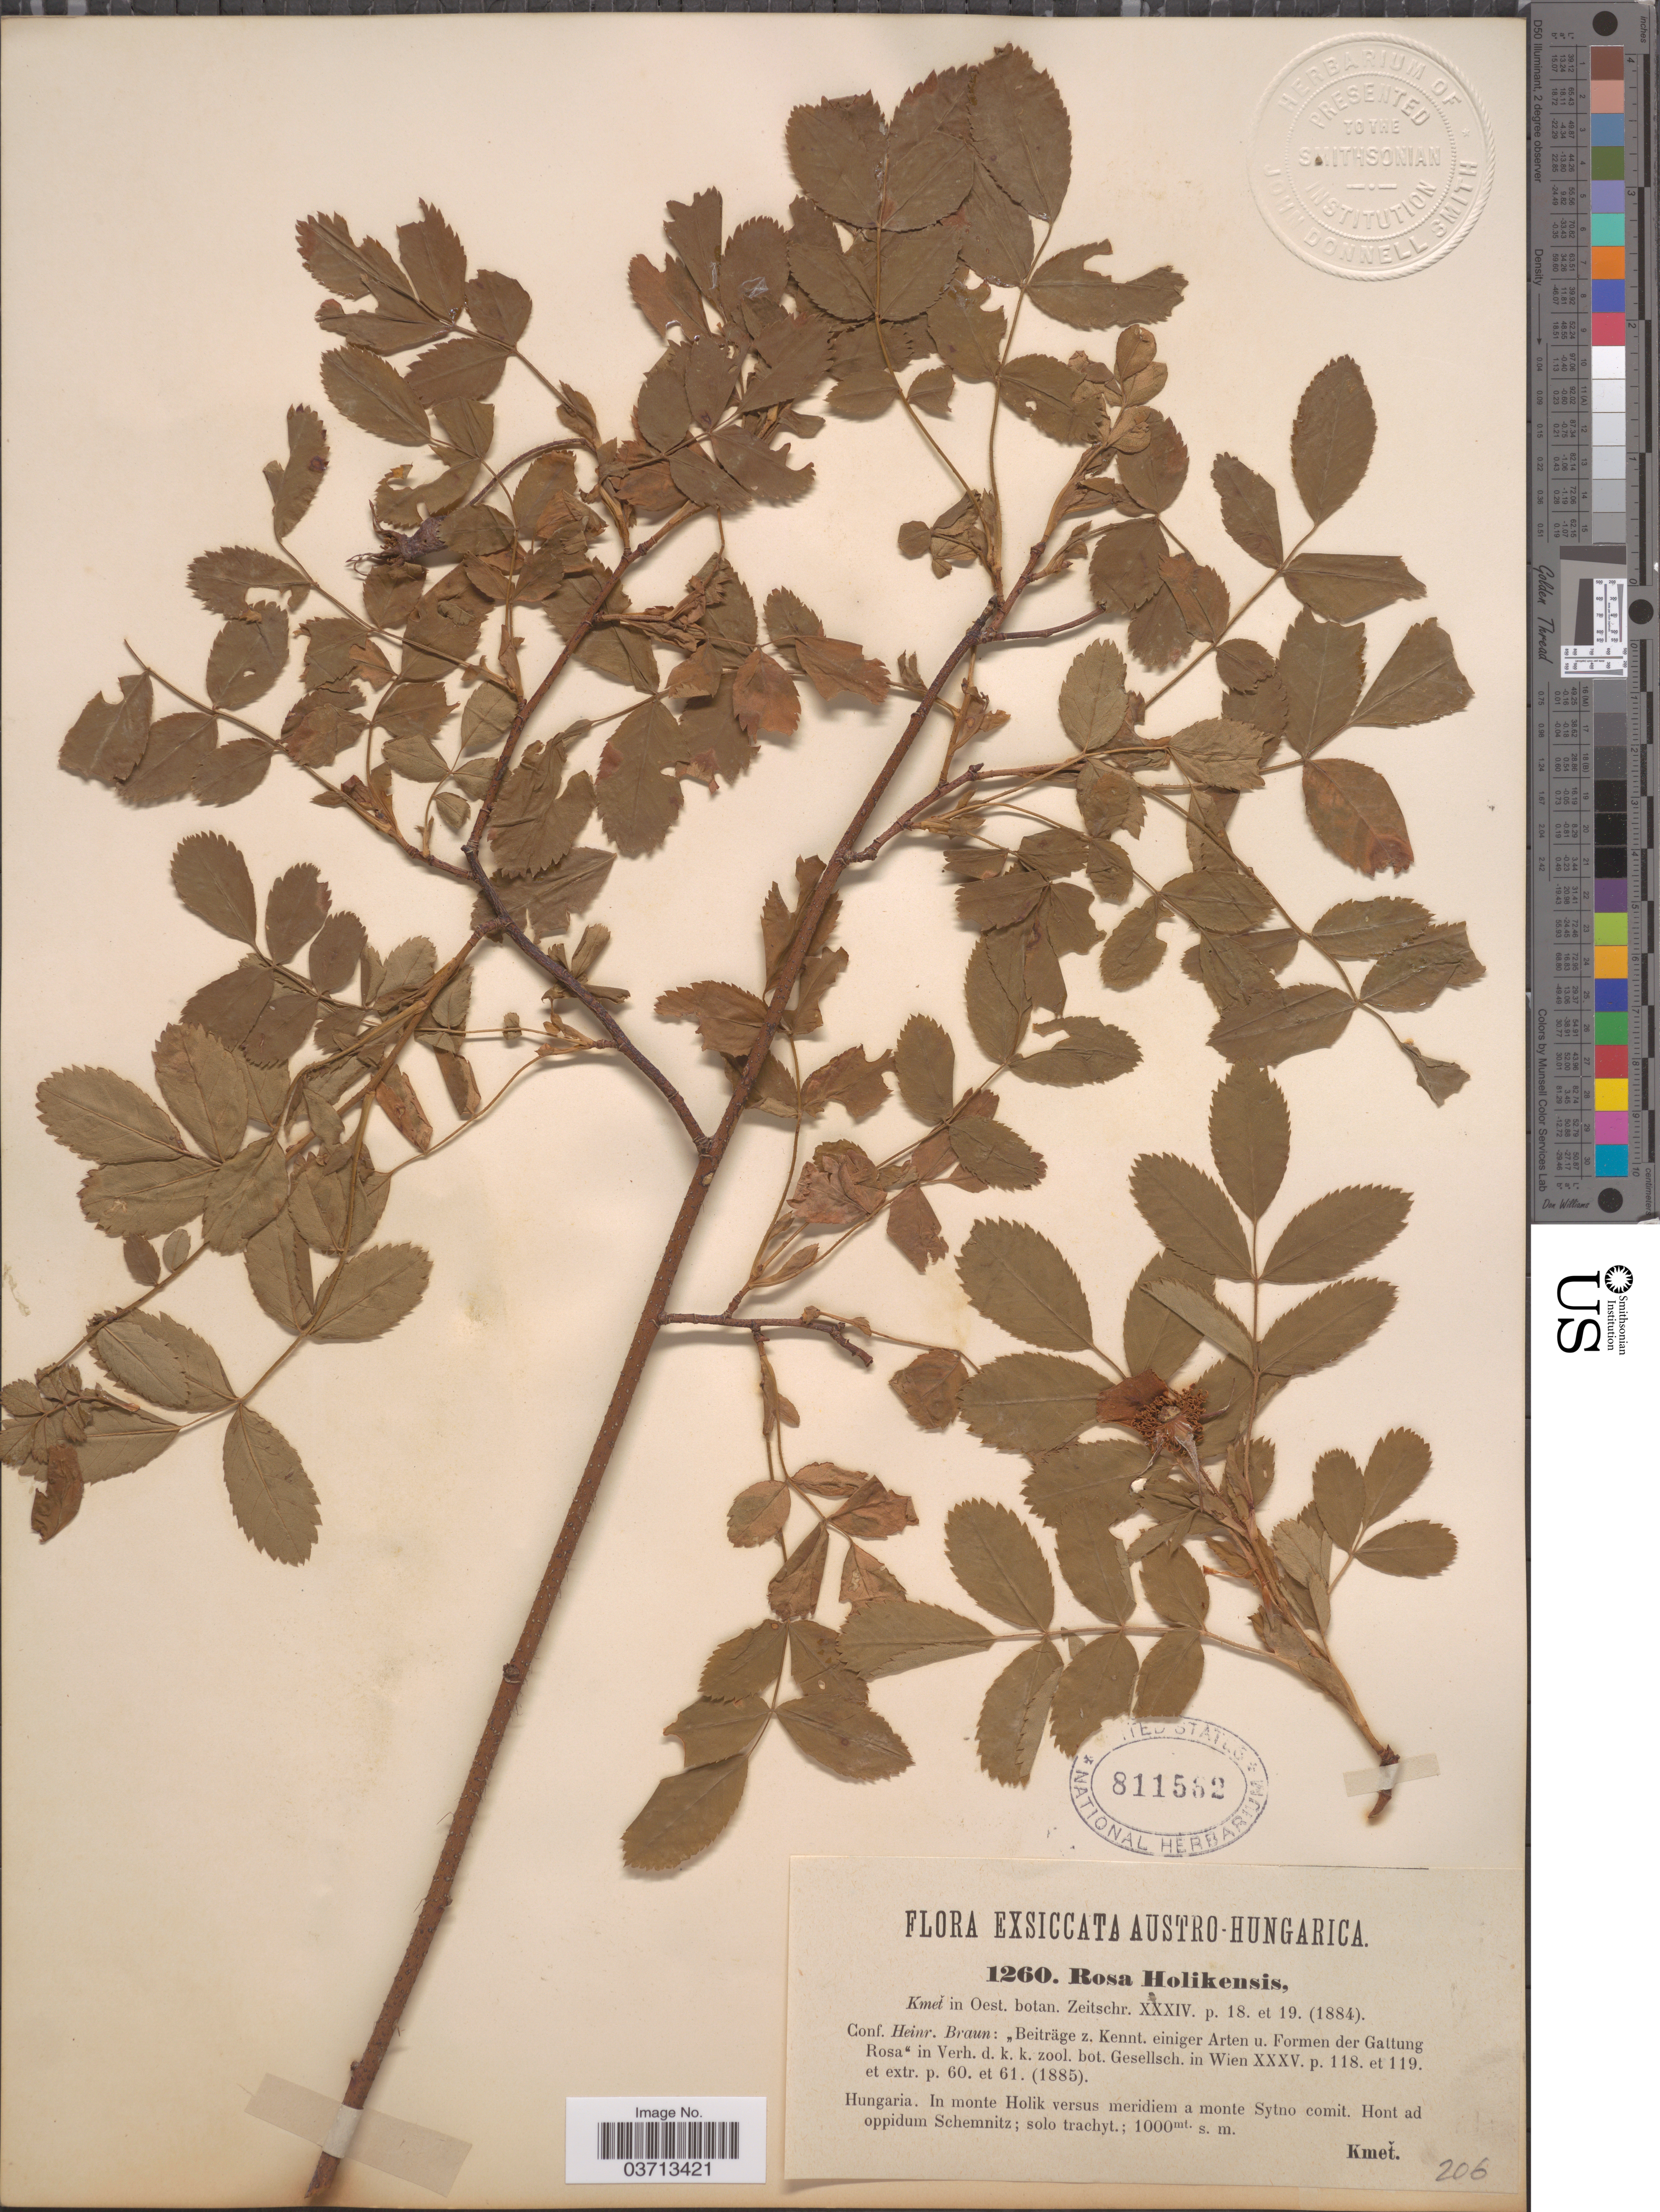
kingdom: Plantae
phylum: Tracheophyta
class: Magnoliopsida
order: Rosales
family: Rosaceae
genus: Rosa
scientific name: Rosa holikensis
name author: Kmet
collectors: A. Kmet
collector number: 1260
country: Hungary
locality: Austor-Hungarica. In monte Holik versus meridiem a monte Sytno comit. Hint ad oppidum Schemnitz; solo trachyt.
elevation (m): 1000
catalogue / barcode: US 811562